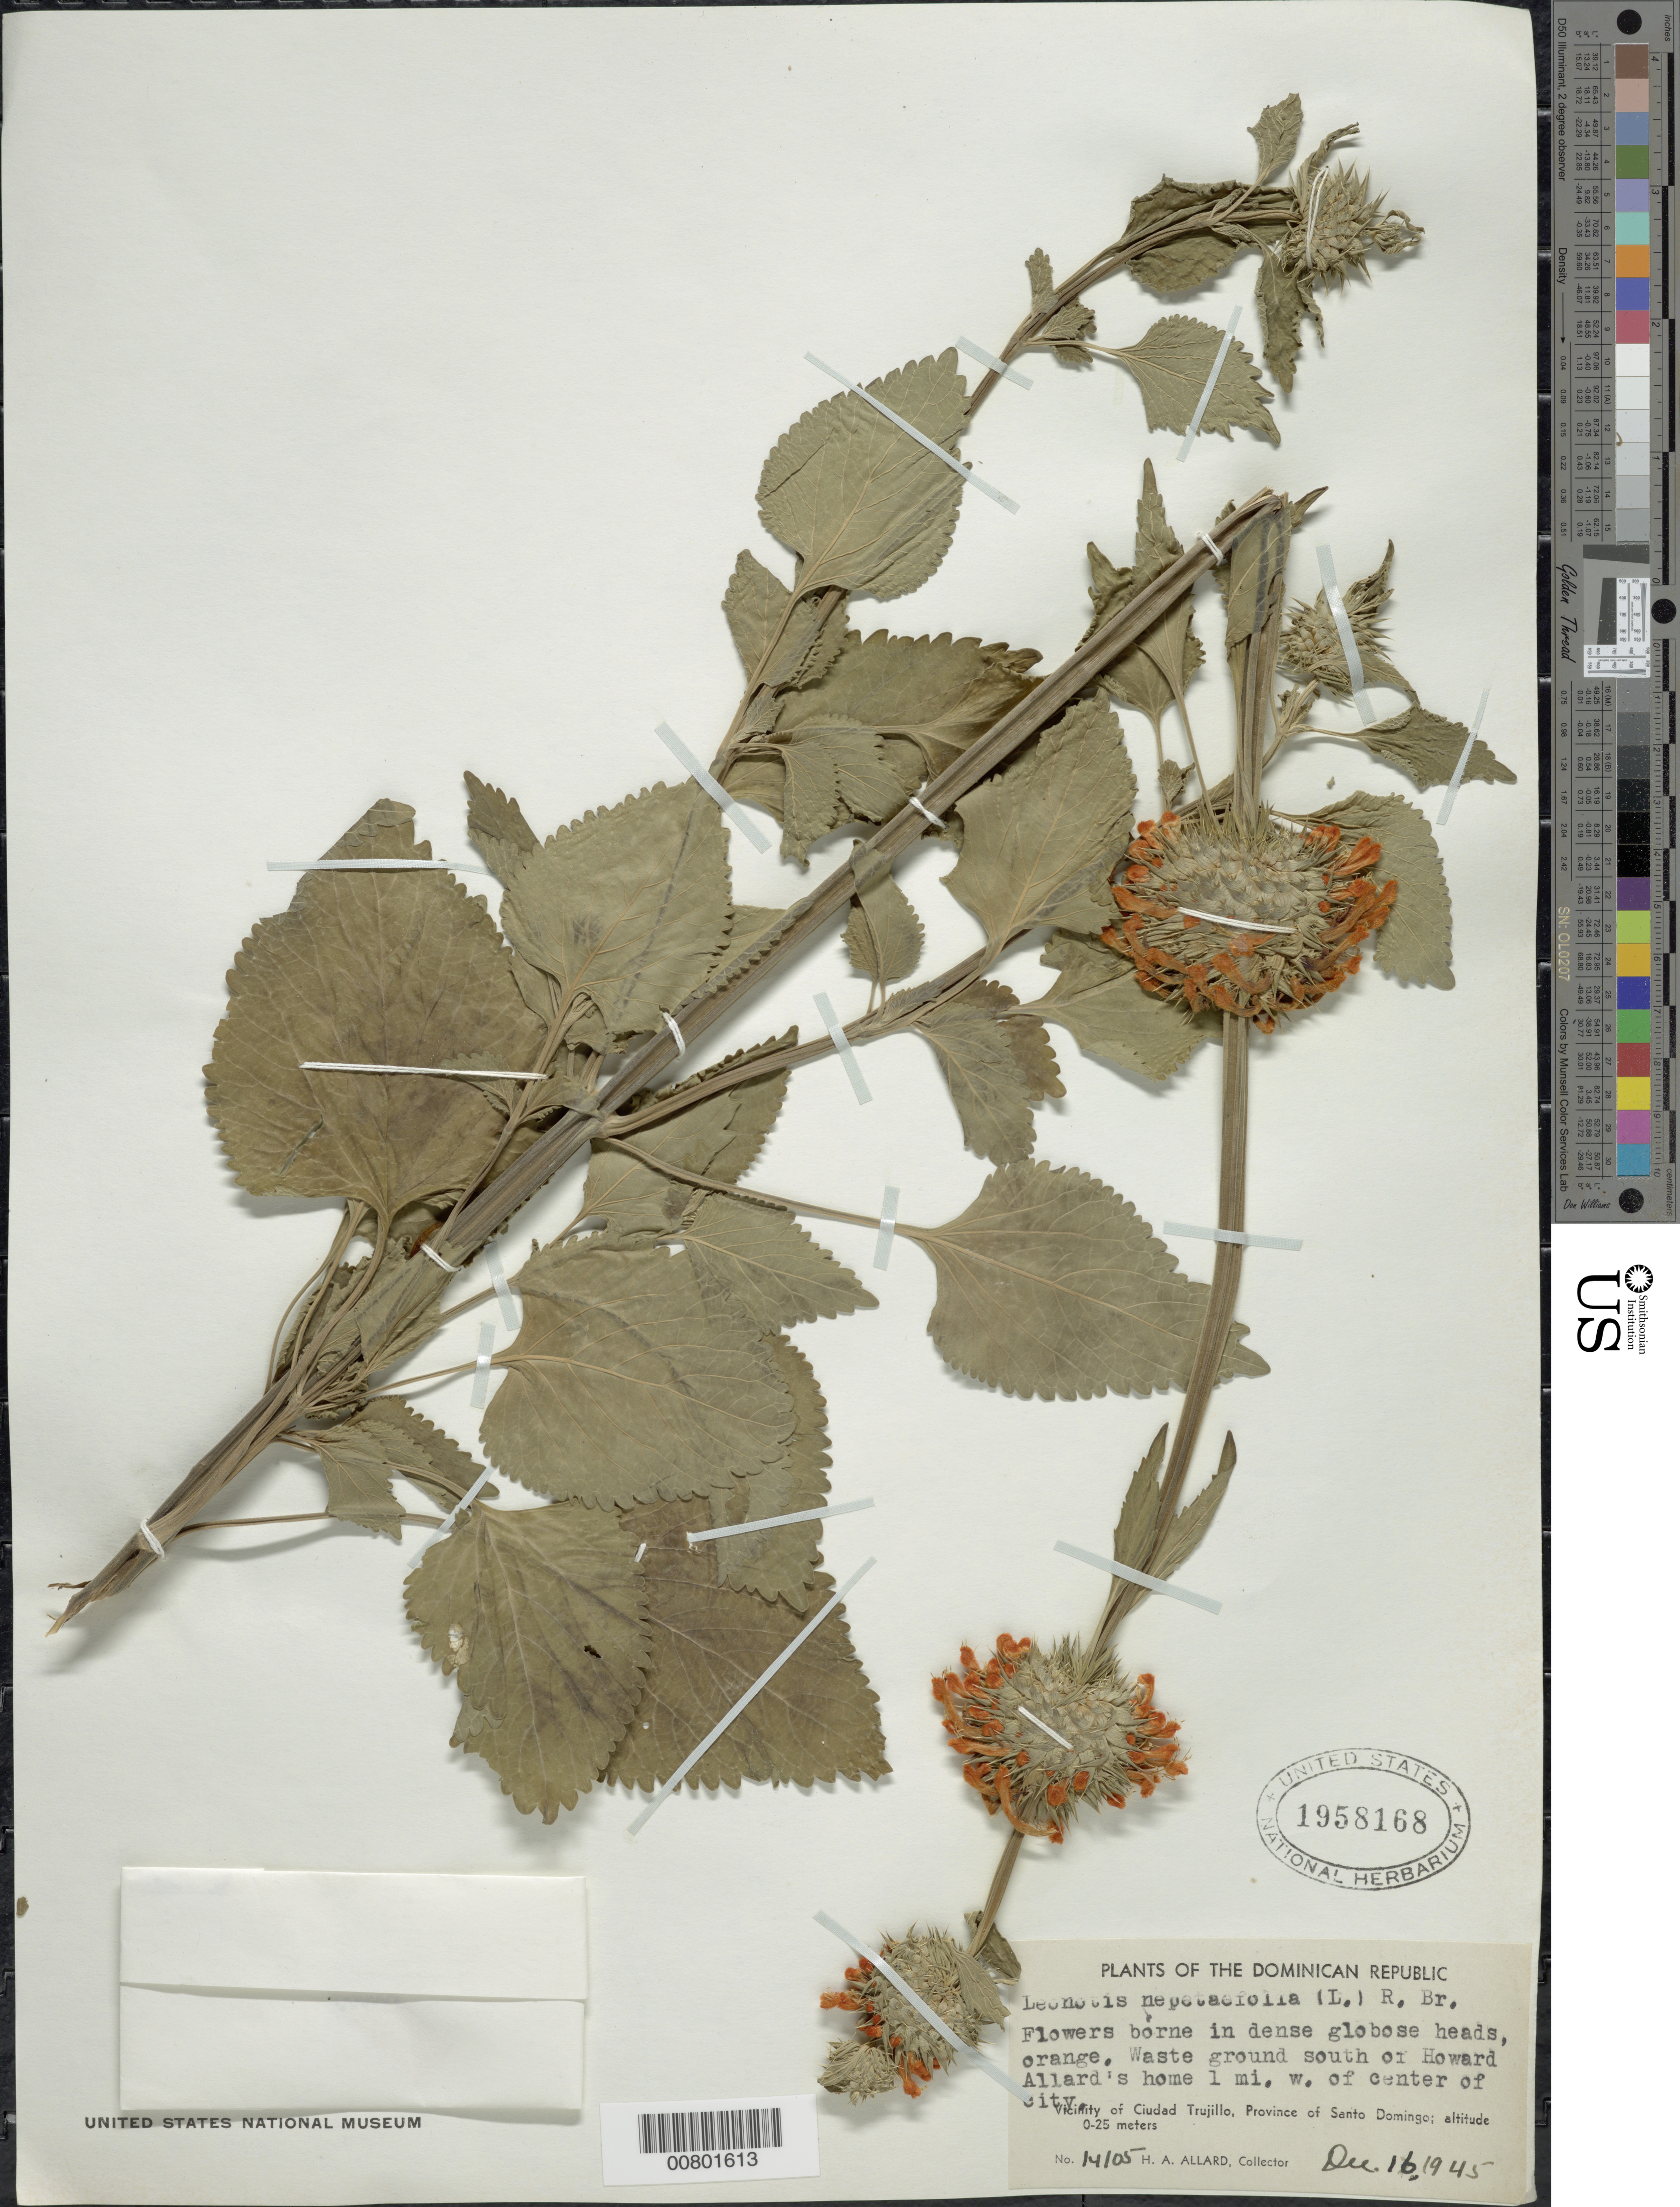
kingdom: Plantae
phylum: Tracheophyta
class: Magnoliopsida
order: Lamiales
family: Lamiaceae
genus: Leonotis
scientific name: Leonotis nepetifolia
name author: (L.) R. Br.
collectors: H. A. Allard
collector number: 14105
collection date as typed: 16 Dec 1945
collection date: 1945-12-16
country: Dominican Republic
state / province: Distrito Nacional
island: Hispaniola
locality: Vicinity of Santo Domingo, S of Howard Allard's home 1 mi. W of center of city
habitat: Waste grounds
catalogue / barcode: US 1958168